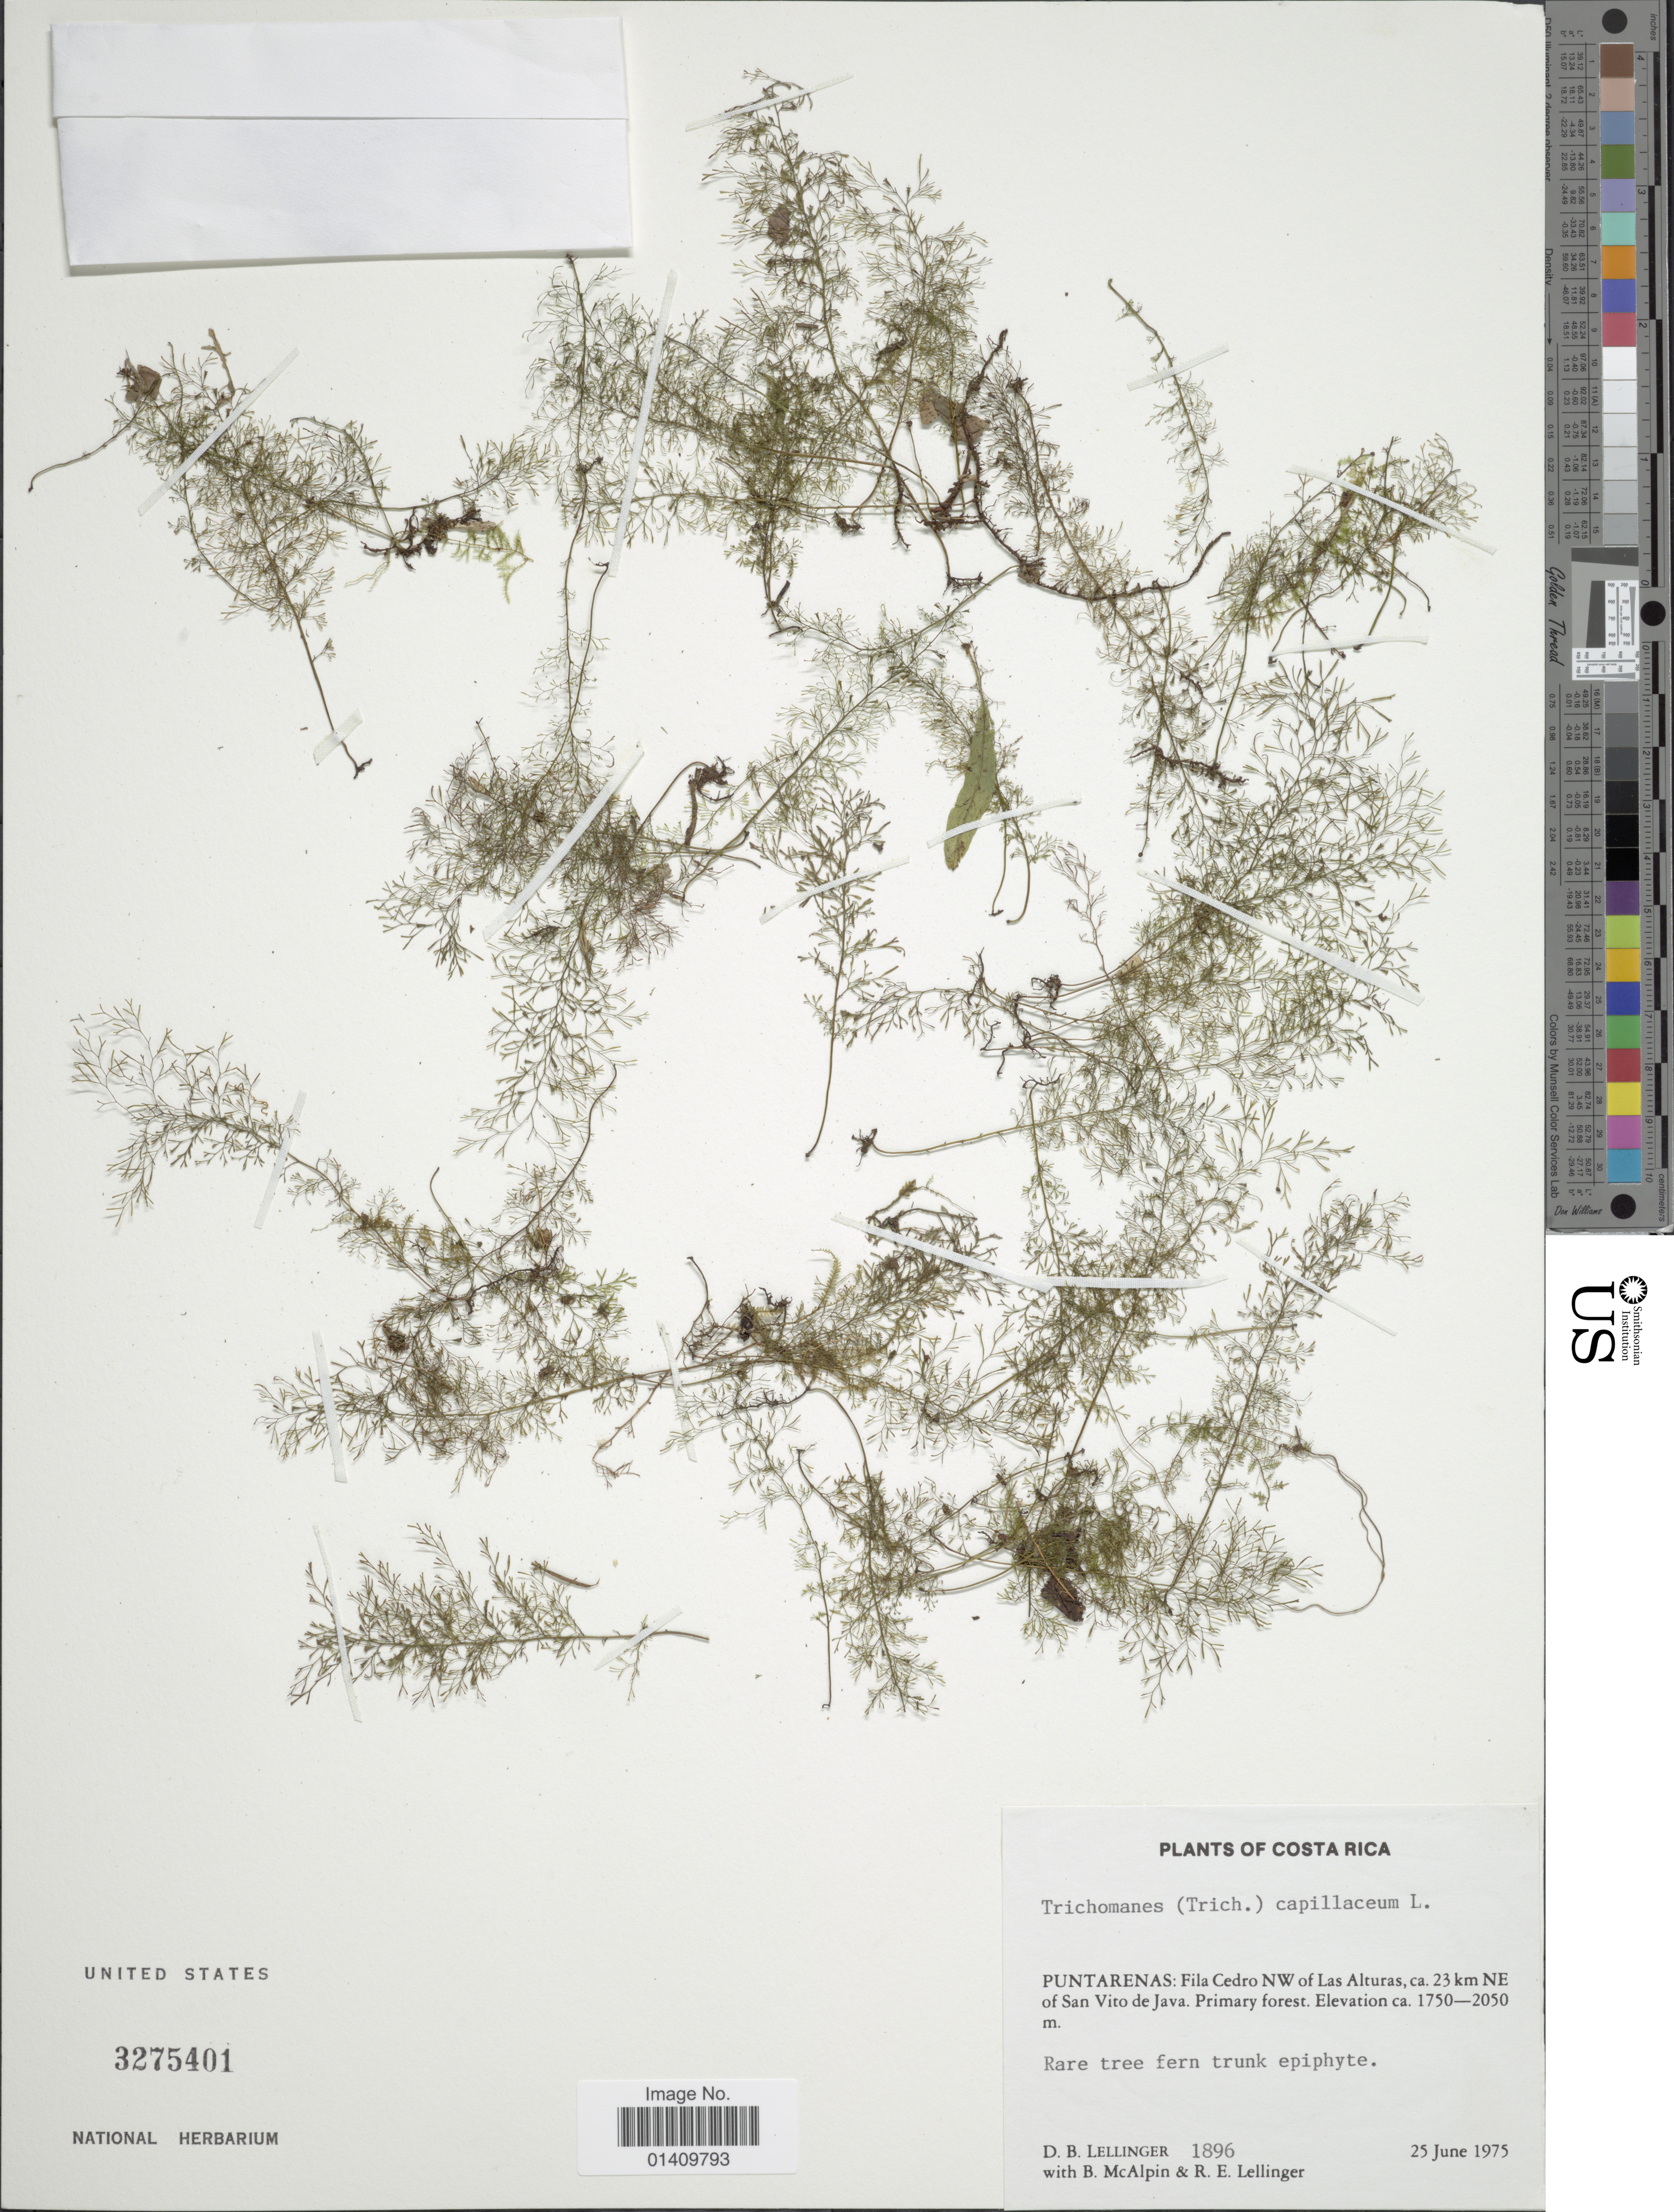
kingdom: Plantae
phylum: Tracheophyta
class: Polypodiopsida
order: Hymenophyllales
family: Hymenophyllaceae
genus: Polyphlebium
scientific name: Polyphlebium angustatum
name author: (Carmich.) Ebihara & Dubuisson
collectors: D. B. Lellinger, B. Mcalpin & R. E. Lellinger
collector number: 1896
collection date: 1975-06-25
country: Costa Rica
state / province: Puntarenas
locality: Fila Cedro NW of Las Alturas ca. 23km NE. of San Vito de Java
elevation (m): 1750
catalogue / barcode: US 3245401